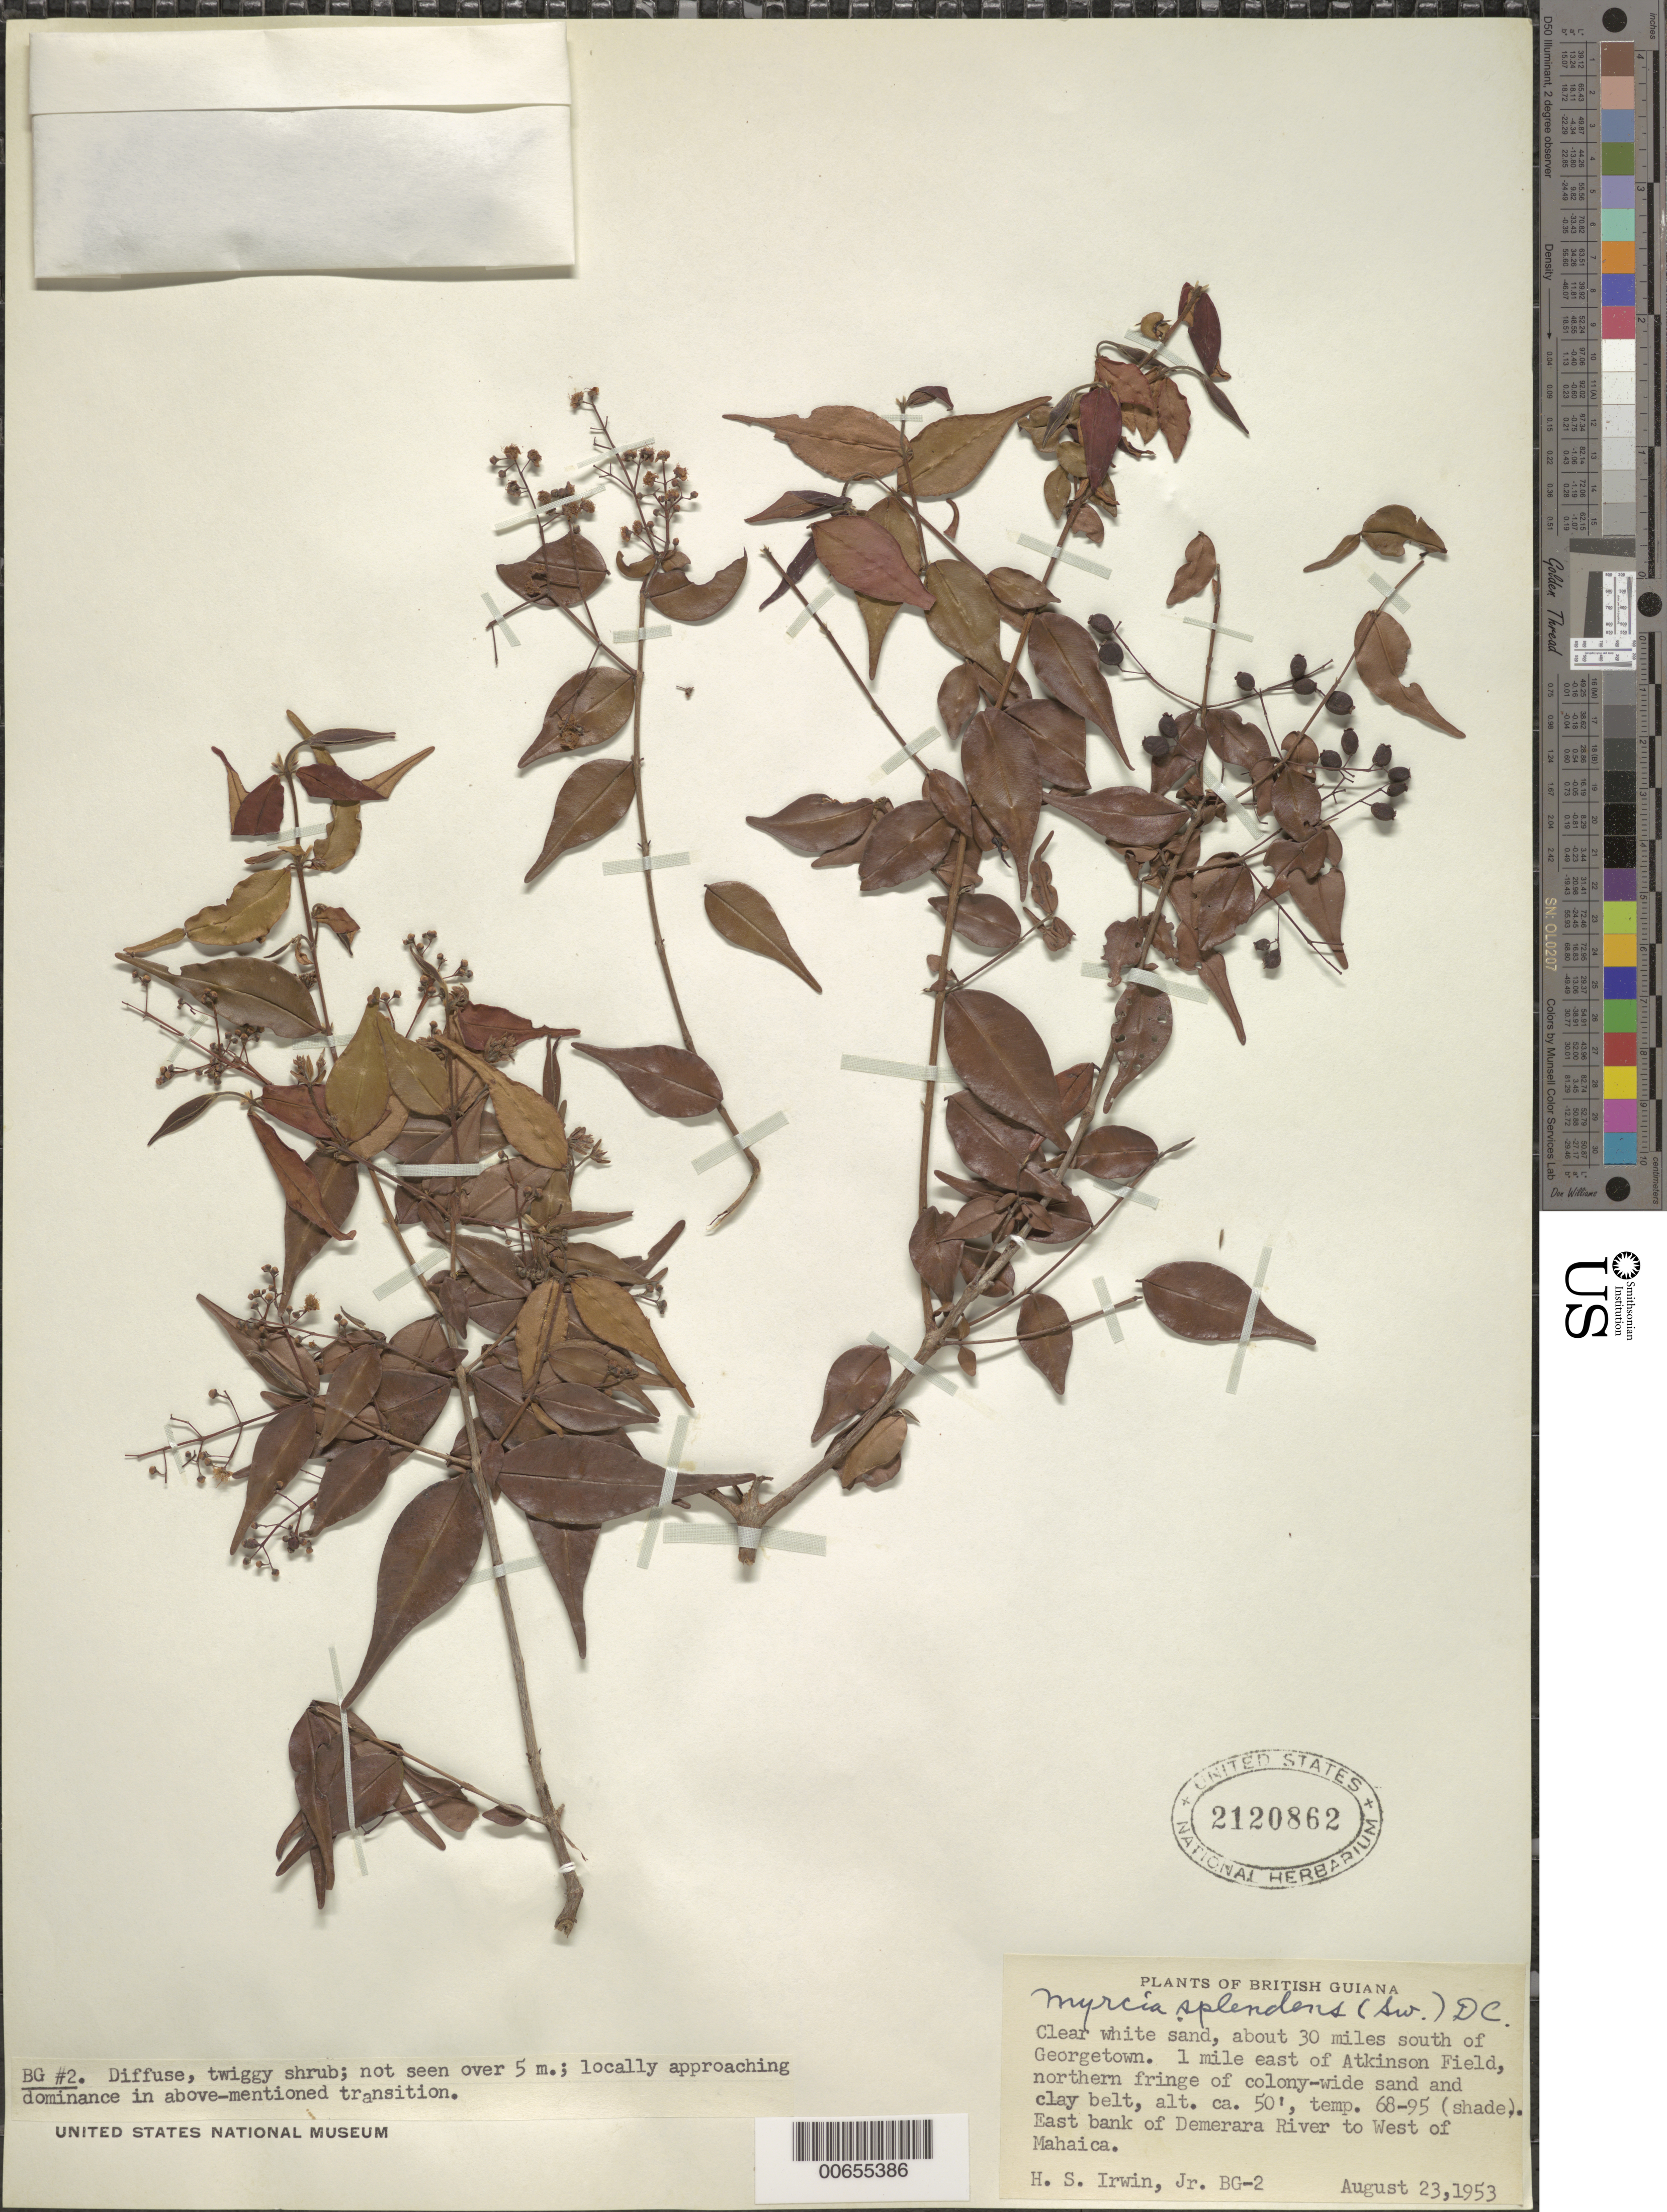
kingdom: Plantae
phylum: Tracheophyta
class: Magnoliopsida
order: Myrtales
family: Myrtaceae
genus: Myrcia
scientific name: Myrcia splendens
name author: (Sw.) DC.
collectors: H. Irwin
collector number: BG 2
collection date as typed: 23-Aug-53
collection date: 1953-08-23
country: Guyana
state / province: Demerara-Mahaica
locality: Atkinson Field, 1 mi. E of , Demerara R., E bank to W of Mahaica, ca. 30 mi. S of Georgetown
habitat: Clear white sand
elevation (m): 15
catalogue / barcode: US 2120862